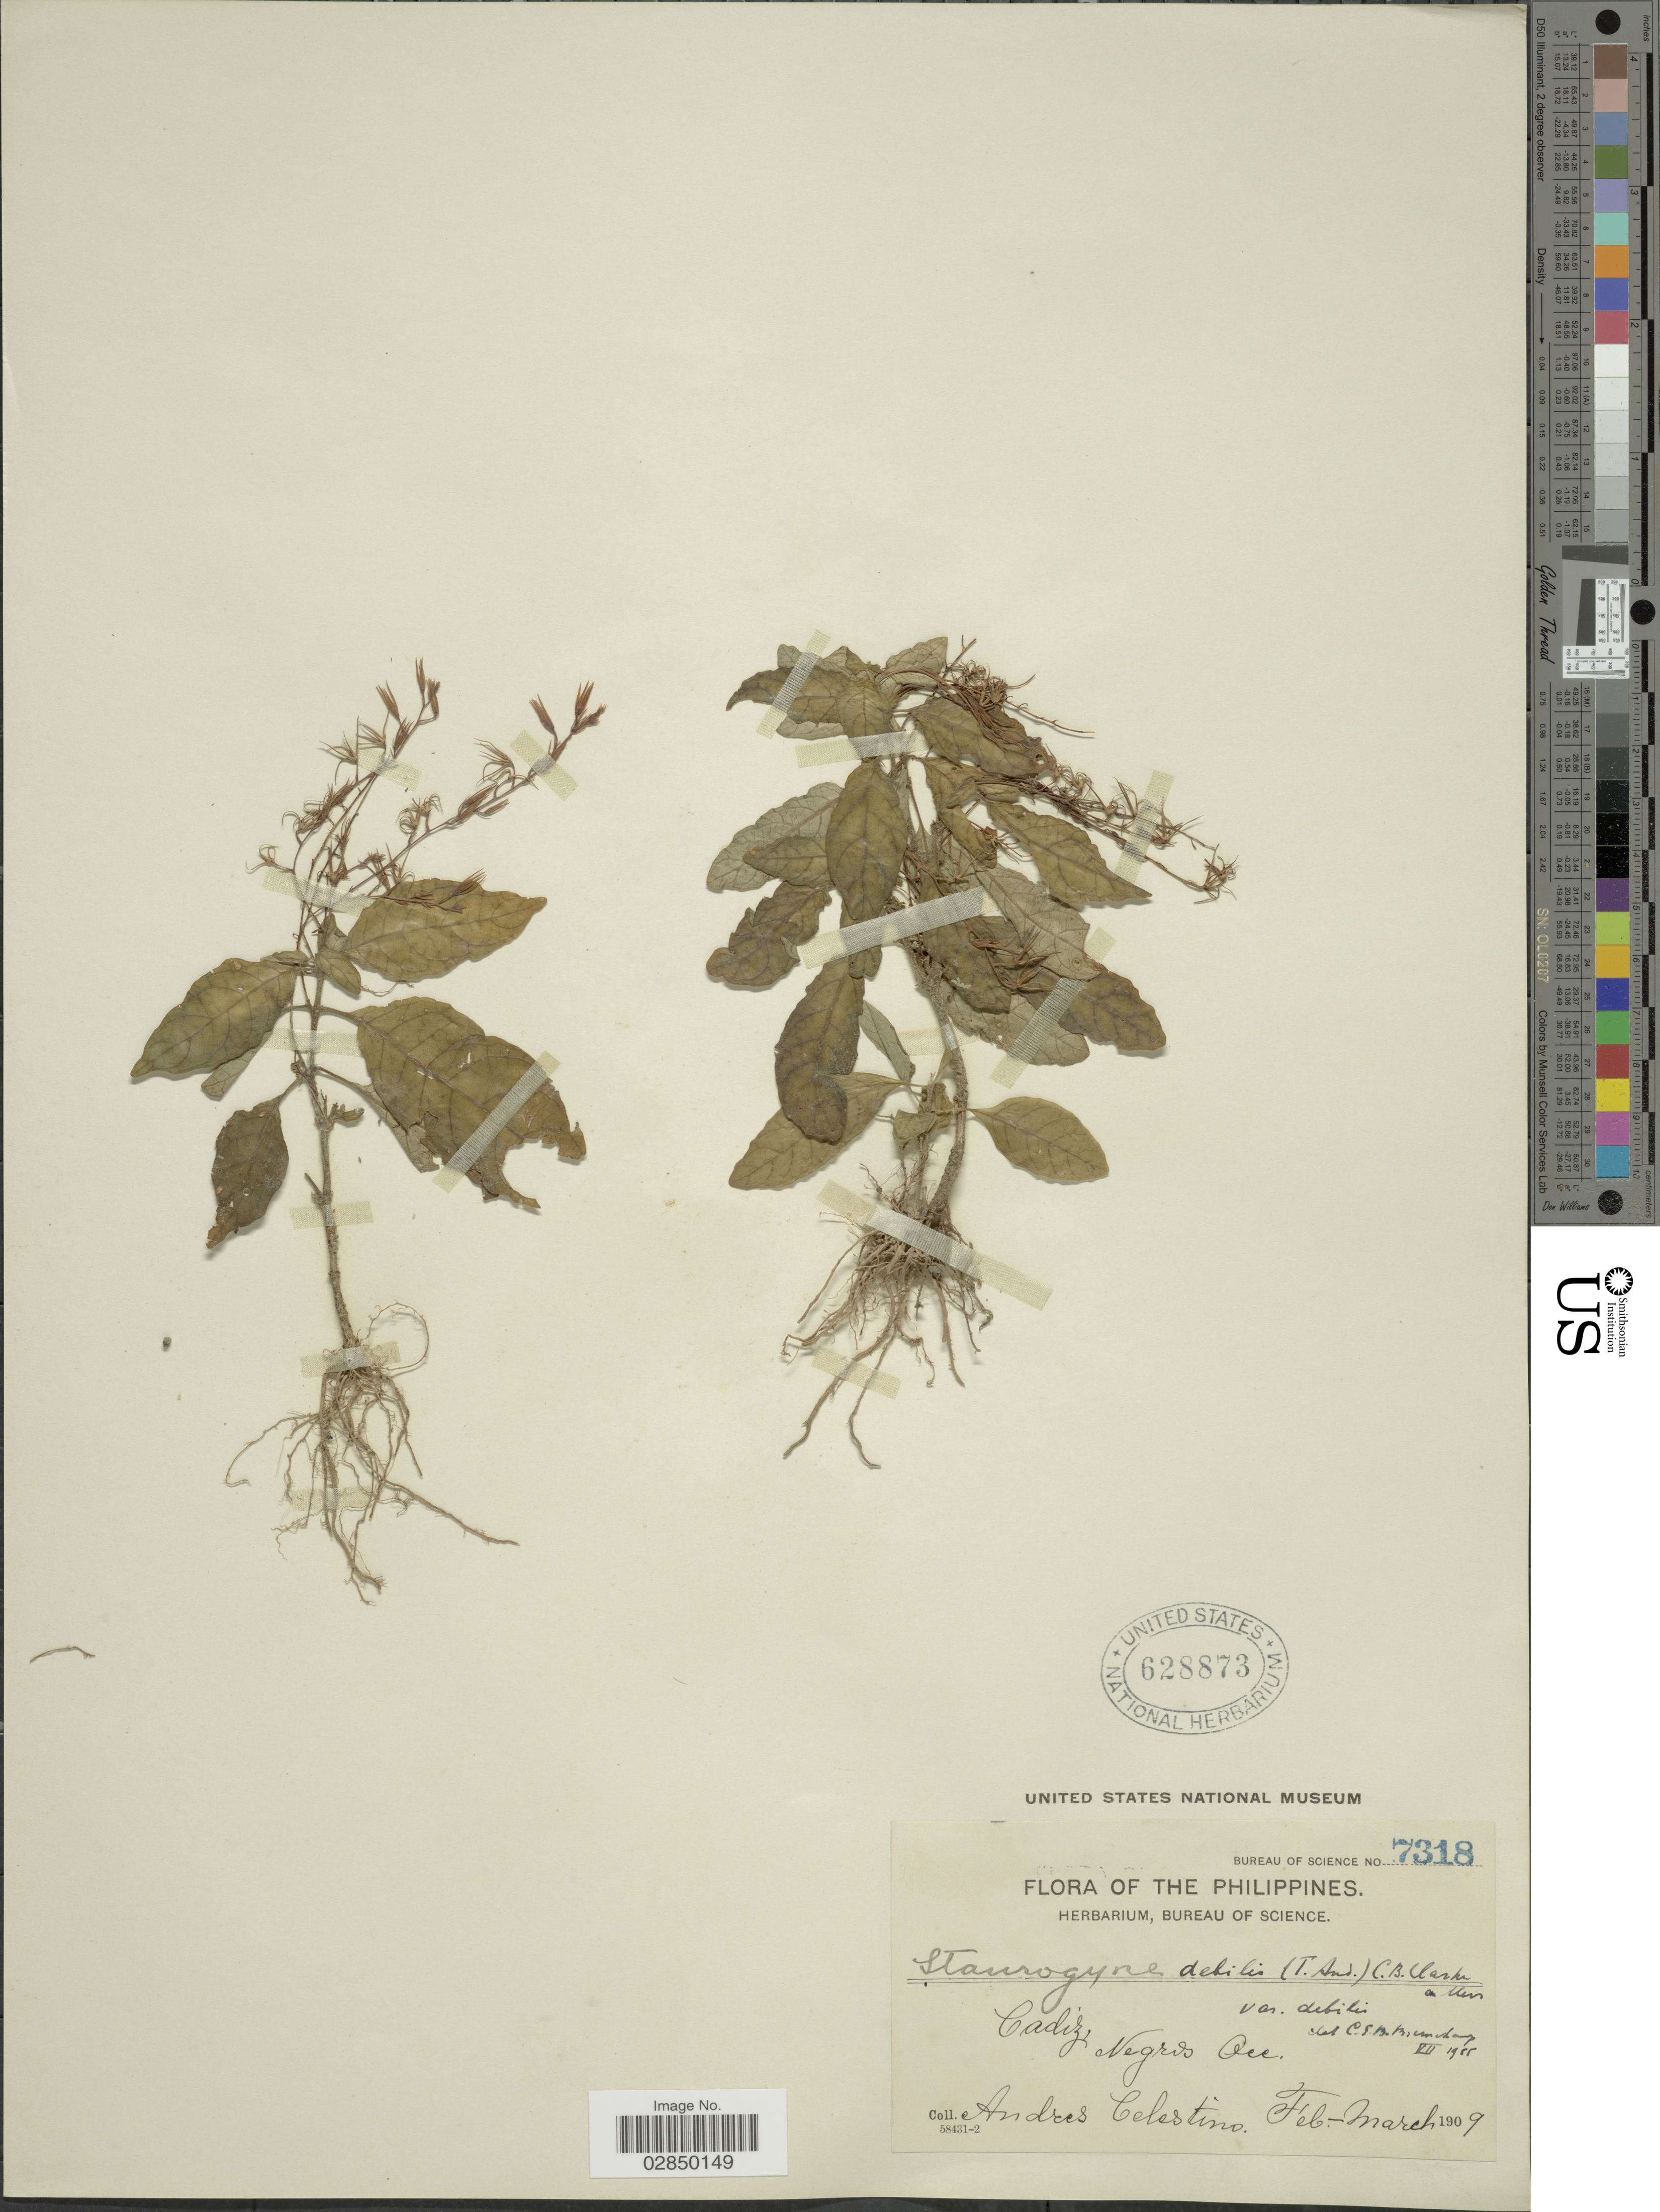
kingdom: Plantae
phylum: Tracheophyta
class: Magnoliopsida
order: Lamiales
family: Acanthaceae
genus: Staurogyne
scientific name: Staurogyne debilis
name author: (T. Anderson) C.B. Clarke ex Merr.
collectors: A. Celestino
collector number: Bureau of Science 7318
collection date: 1909-02/1909-03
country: Philippines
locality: Cadiz, Negros Occ.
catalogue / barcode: US 628873